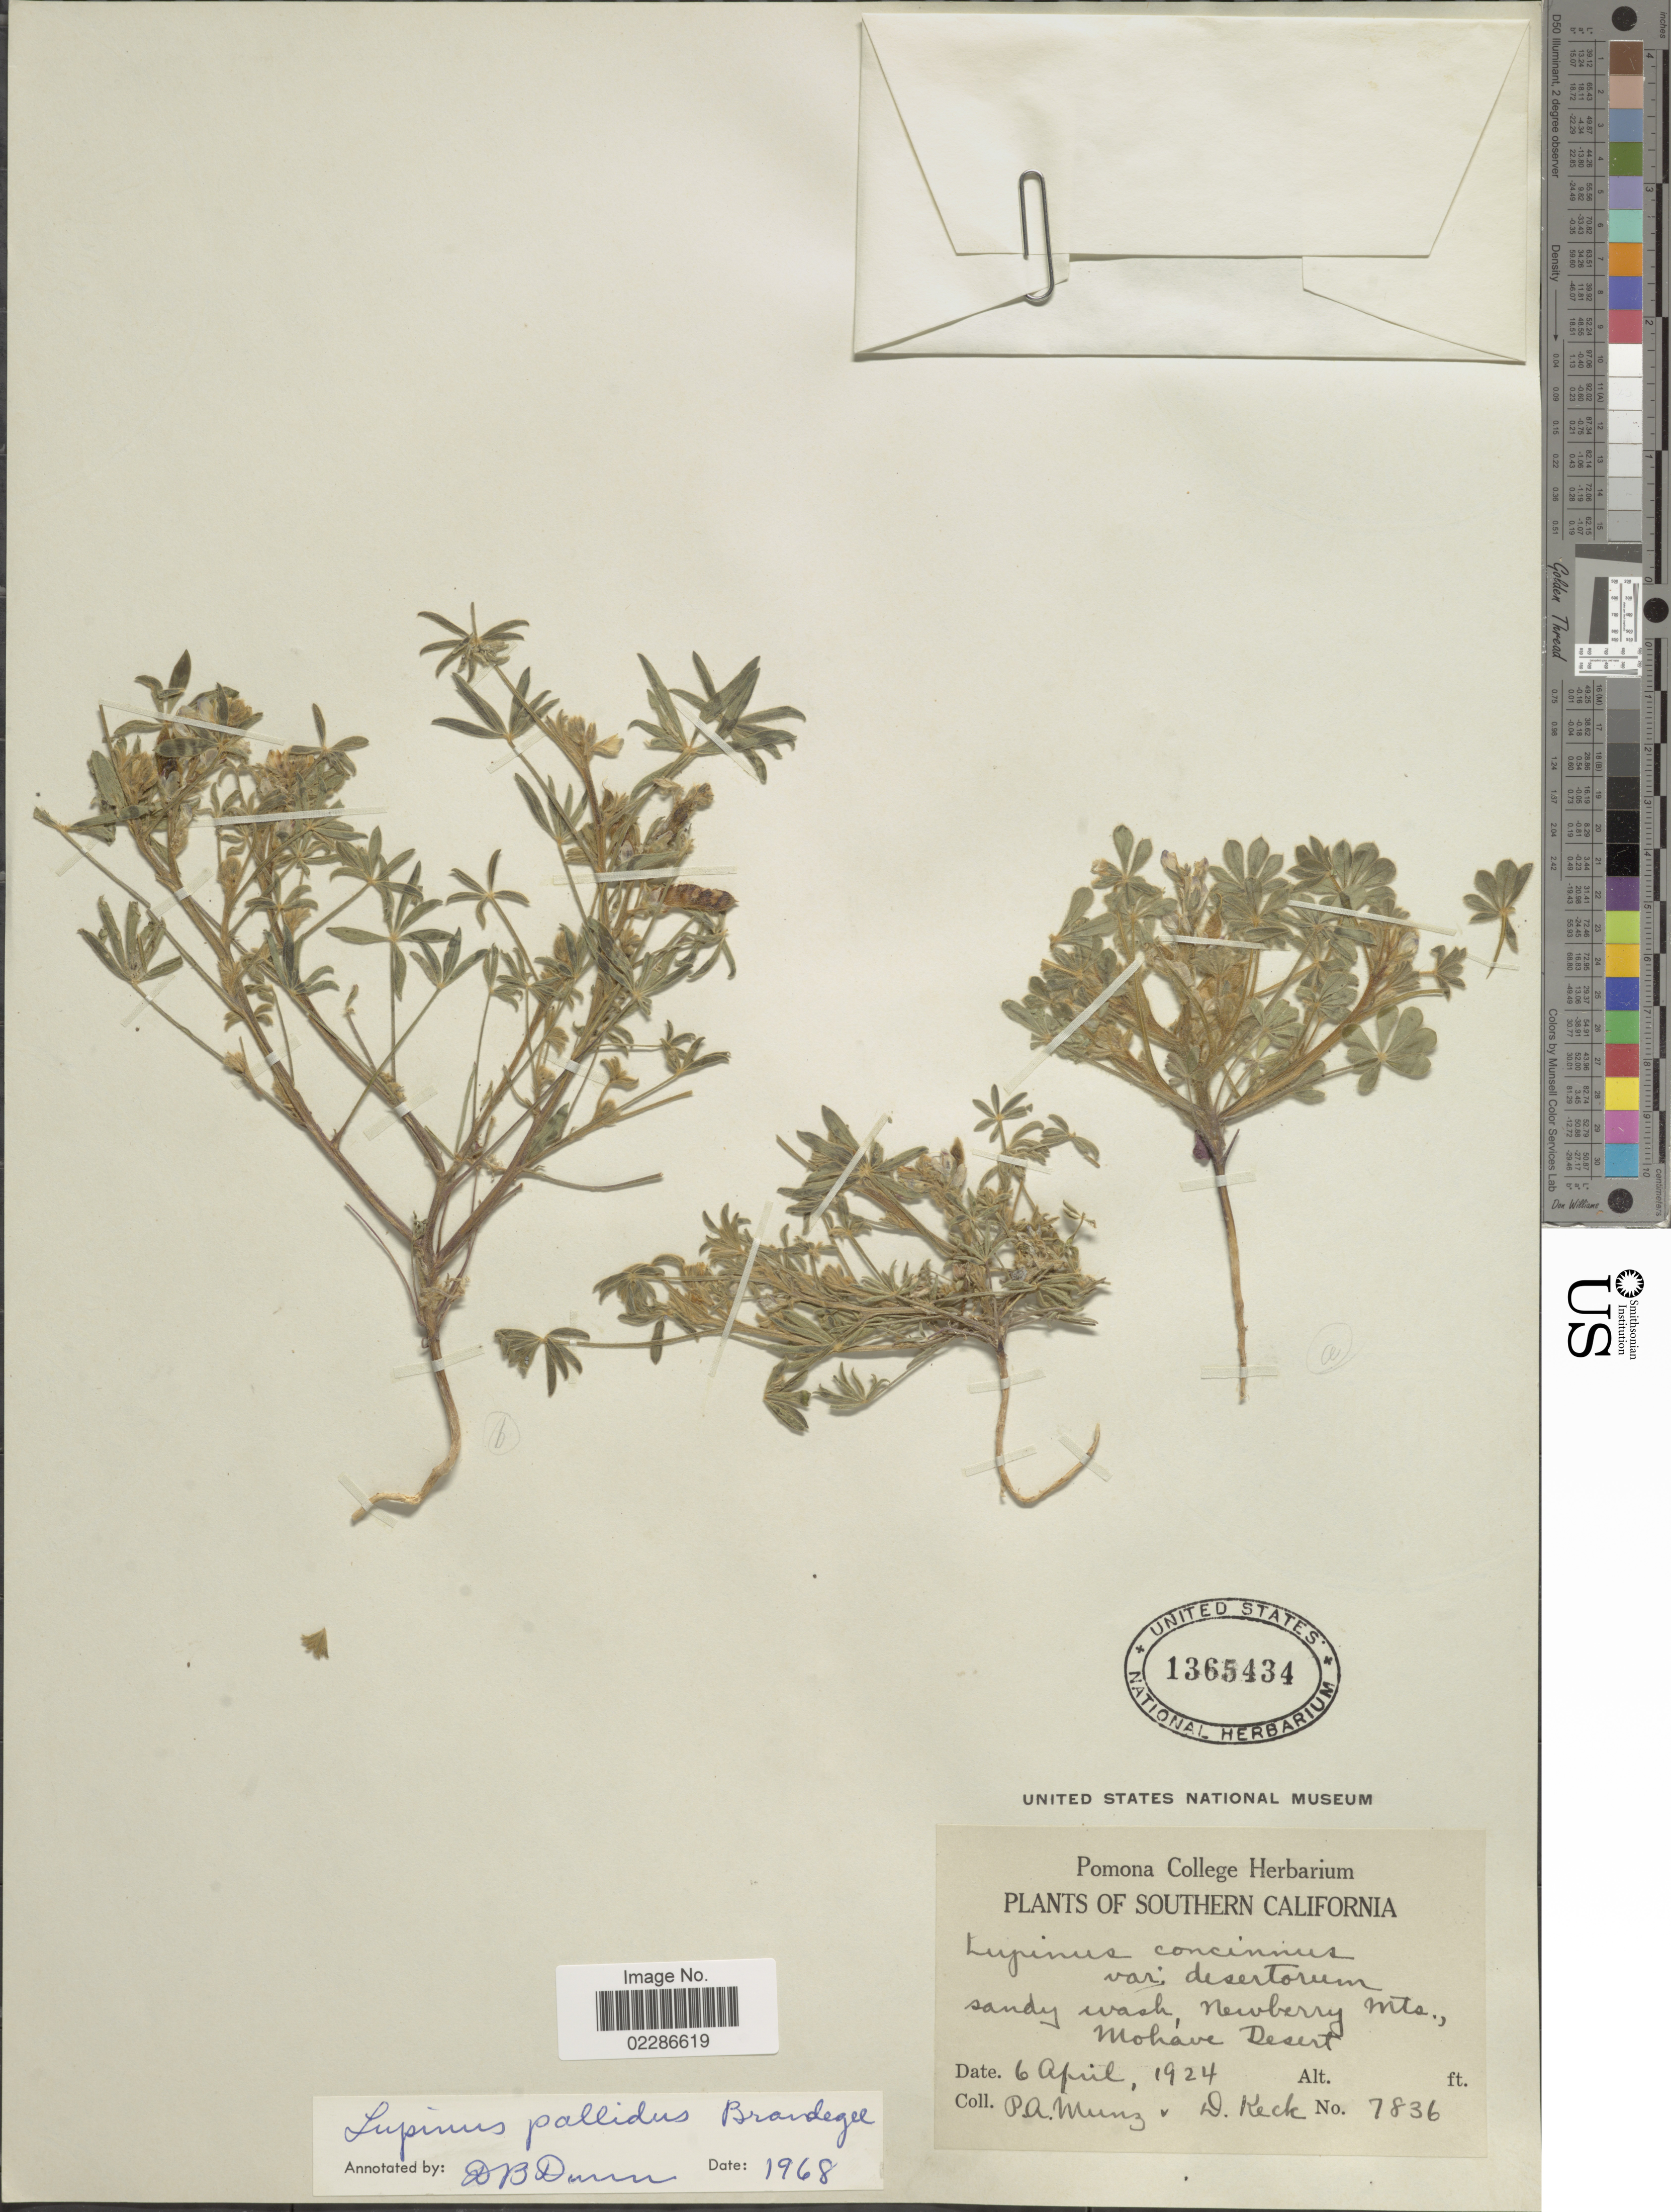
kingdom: Plantae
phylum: Tracheophyta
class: Magnoliopsida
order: Fabales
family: Fabaceae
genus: Lupinus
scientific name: Lupinus pallidus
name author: Brandegee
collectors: P. A. Munz & D. Keck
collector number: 7836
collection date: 1924-04-06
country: United States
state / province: California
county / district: Kern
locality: Southern California, Sandy wash, Newberry Mts., Mohave Desert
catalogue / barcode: US 1365434